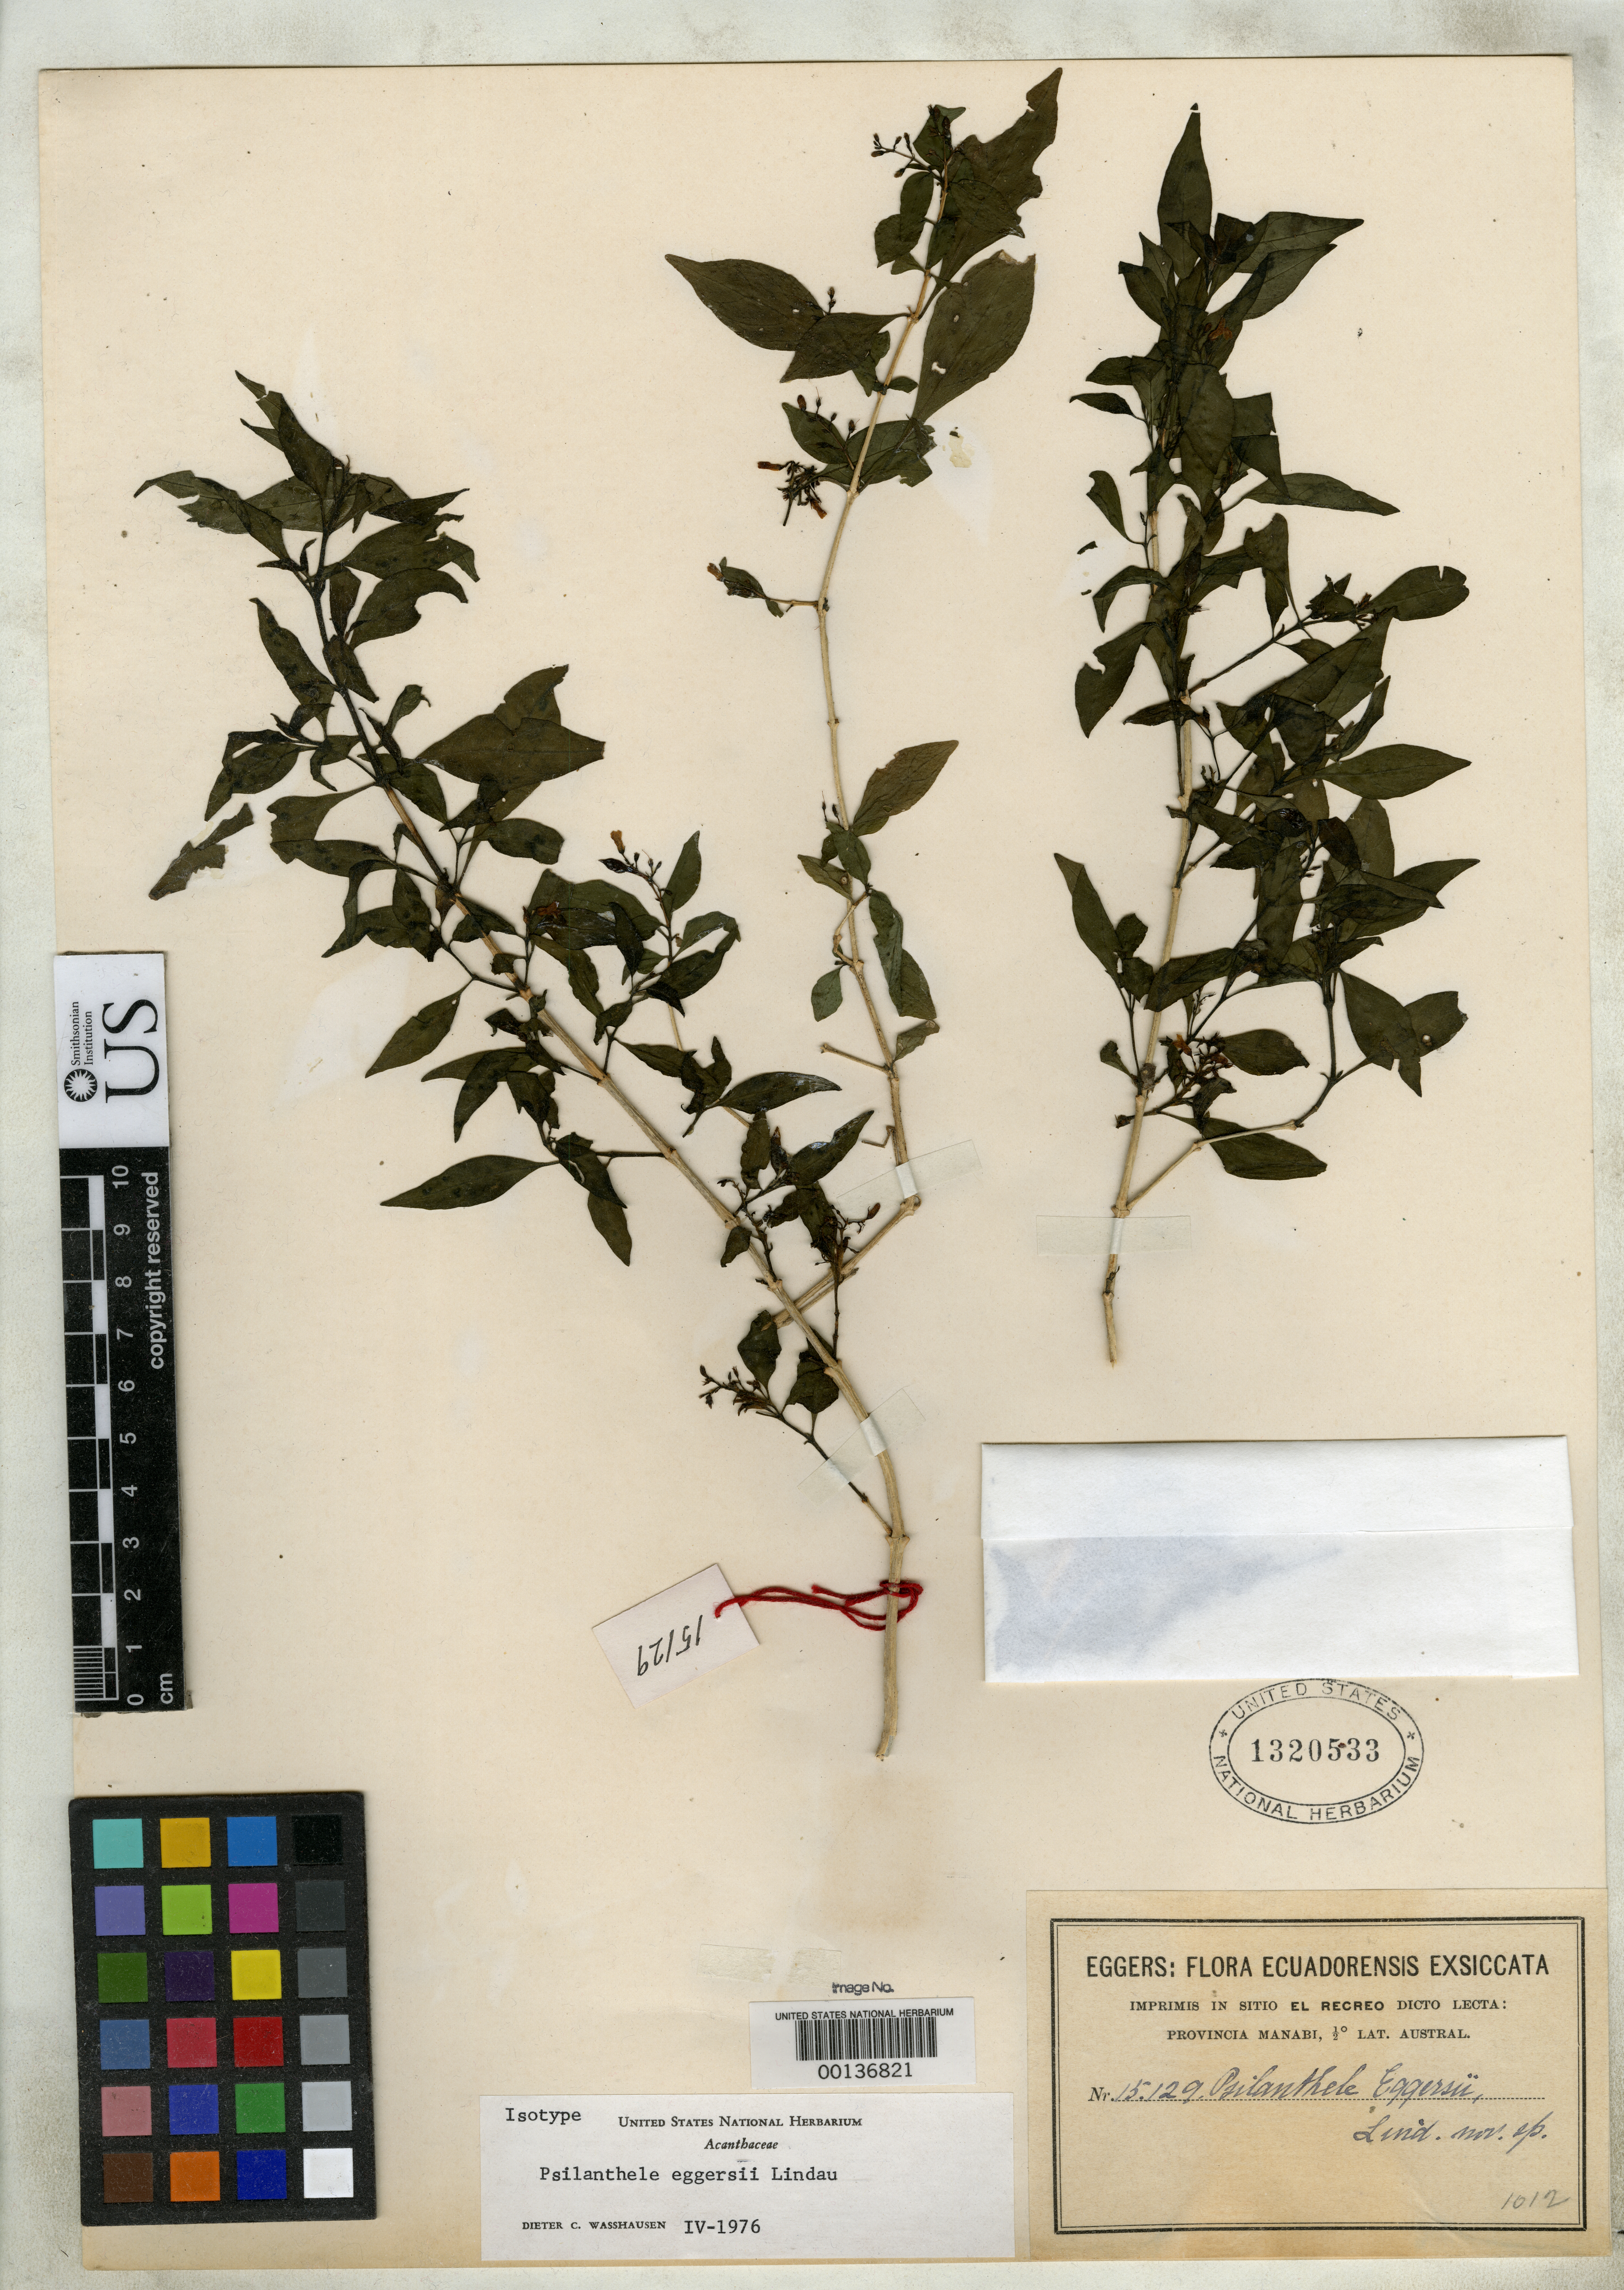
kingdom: Plantae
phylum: Tracheophyta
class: Magnoliopsida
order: Lamiales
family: Acanthaceae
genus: Psilanthele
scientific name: Psilanthele eggersii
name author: Lindau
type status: Isotype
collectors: H. F. A. von Eggers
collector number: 15129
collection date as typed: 16 Jul 1898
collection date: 1898-07-16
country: Ecuador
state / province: Manabí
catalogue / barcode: US 1320533